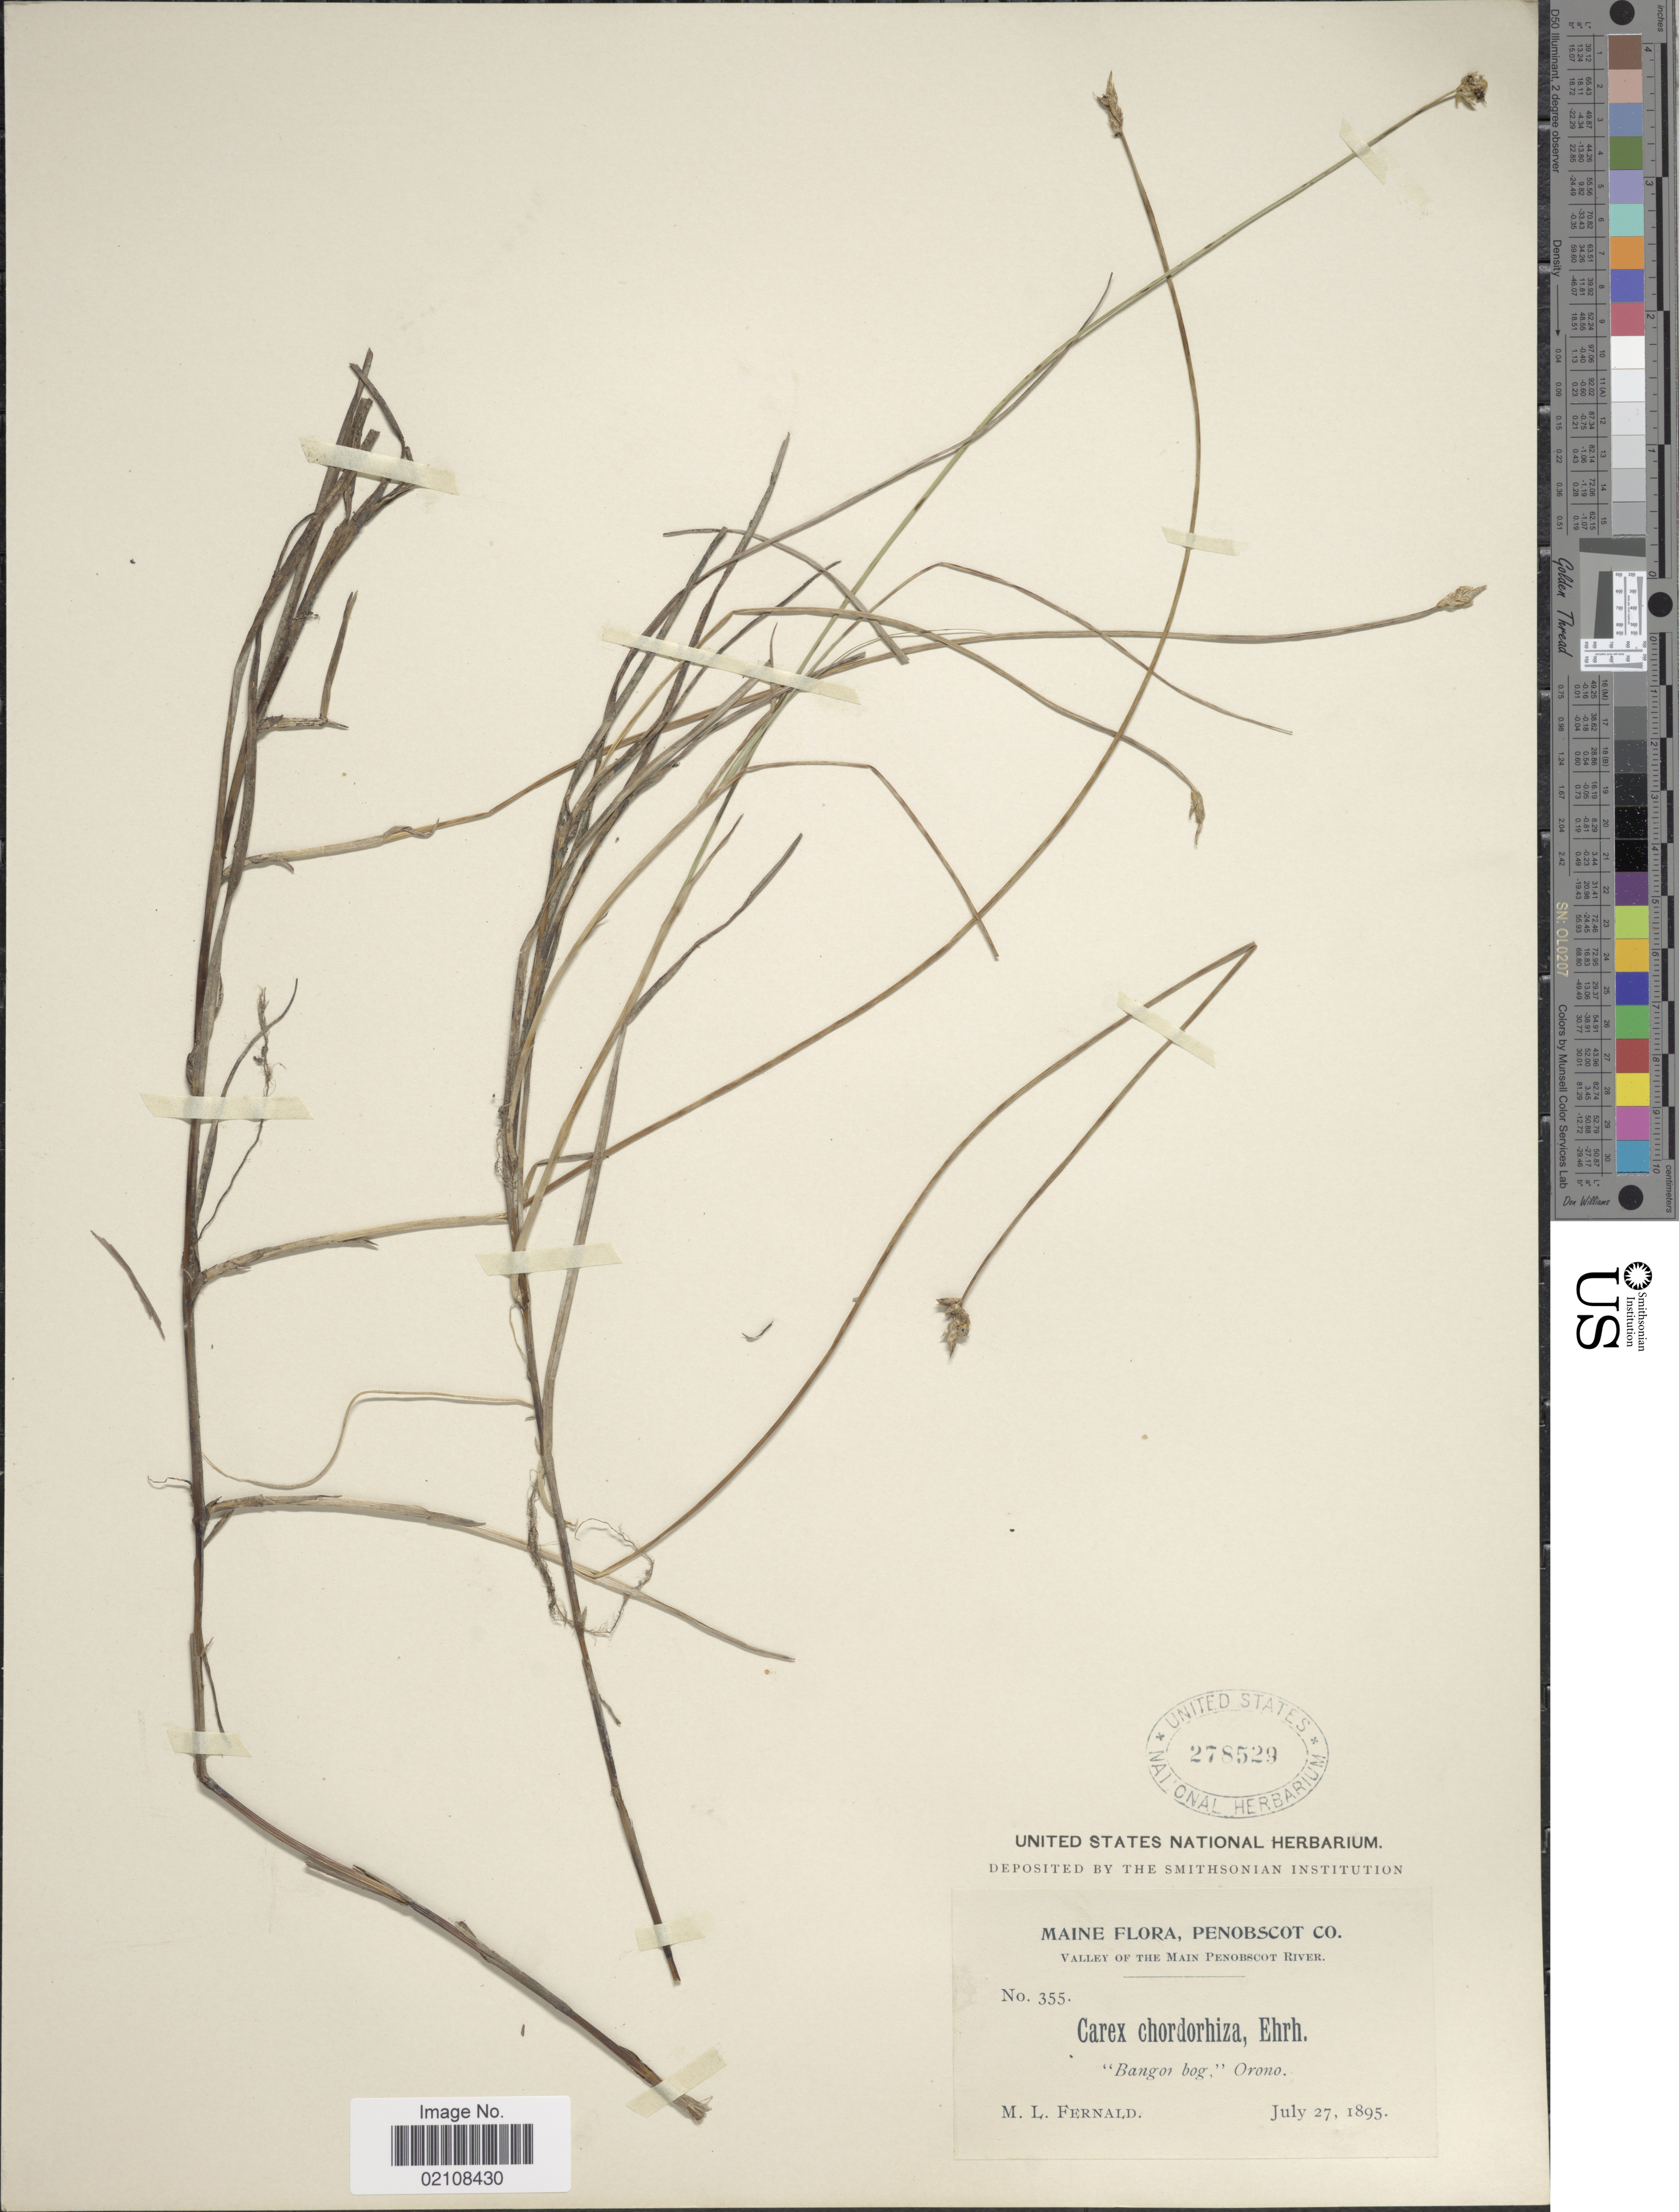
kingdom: Plantae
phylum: Tracheophyta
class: Liliopsida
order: Poales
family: Cyperaceae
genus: Carex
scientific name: Carex chordorrhiza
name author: L. f.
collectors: M. L. Fernald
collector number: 355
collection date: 1895-07-27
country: United States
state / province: Maine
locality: Penobscot Co. Valley of the Main Penobscot River. "Bangor bog", Orono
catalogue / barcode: US 278529